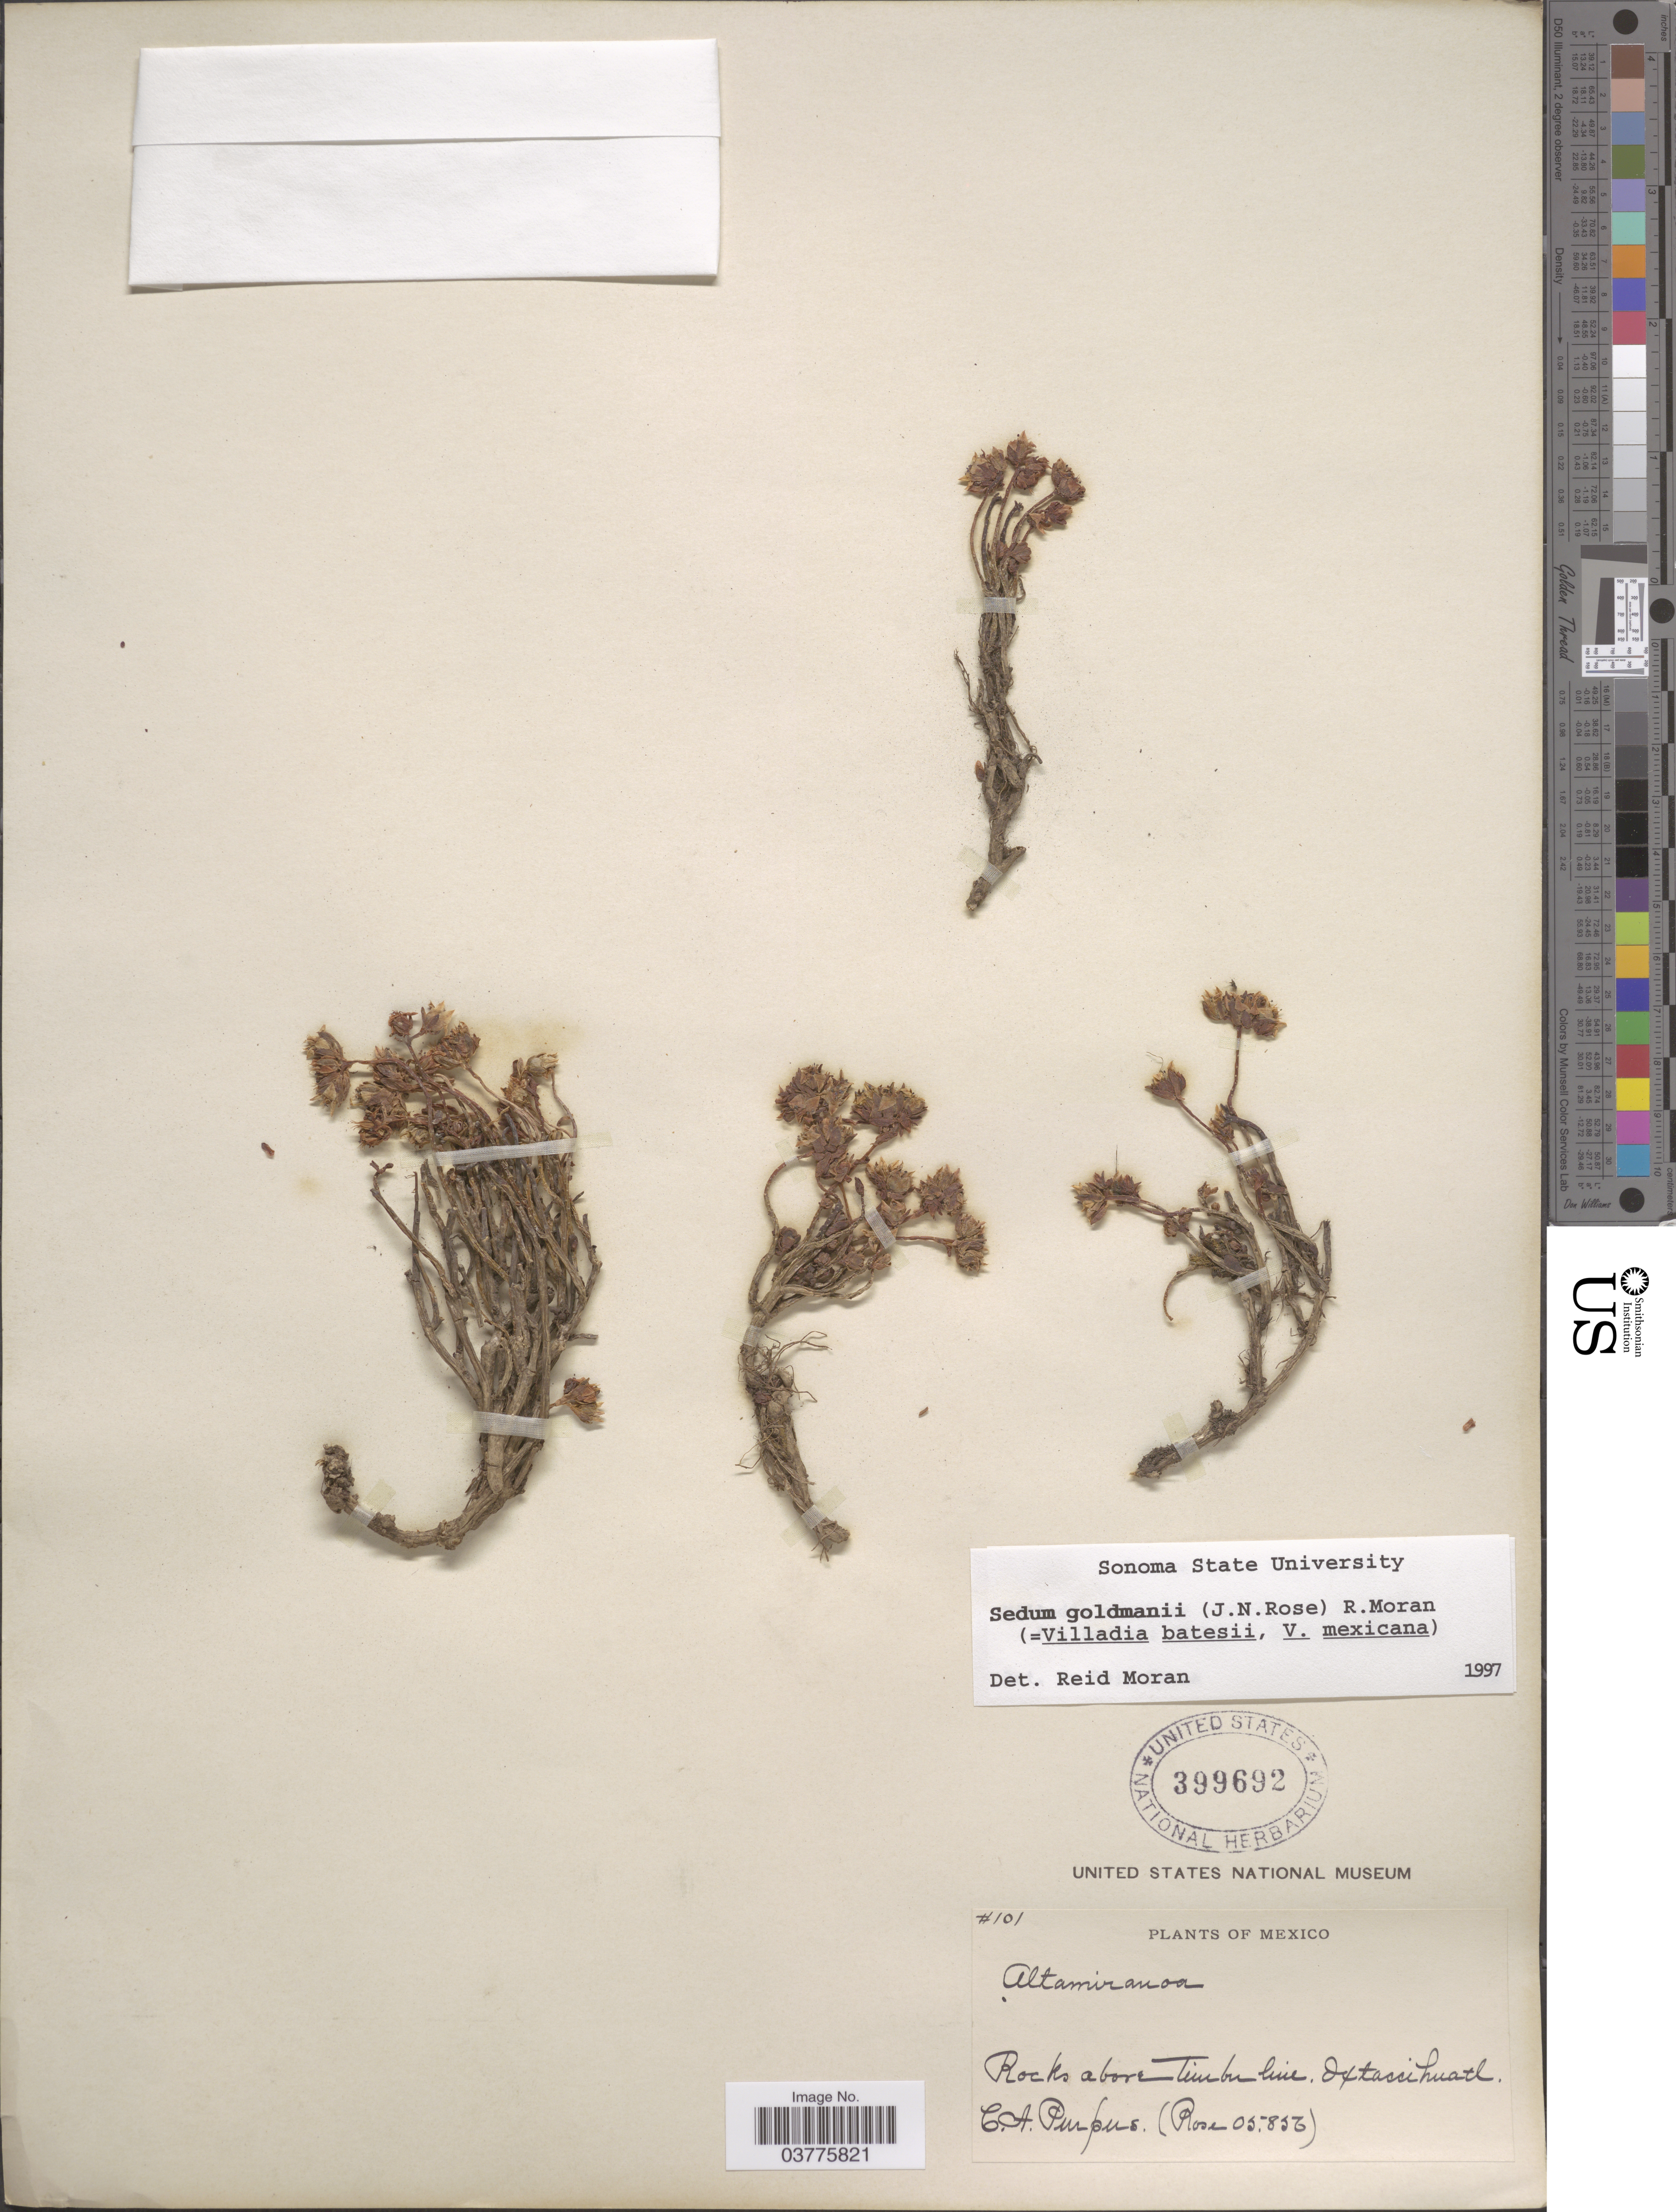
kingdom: Plantae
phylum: Tracheophyta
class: Magnoliopsida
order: Saxifragales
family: Crassulaceae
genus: Sedum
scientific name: Sedum goldmanii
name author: (Rose) Moran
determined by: Moran, R. V.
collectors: C. A. Purpus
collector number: Rose05856/101?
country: Mexico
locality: Rocks above timberline. Oxtaccihuatl.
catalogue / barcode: US 399692